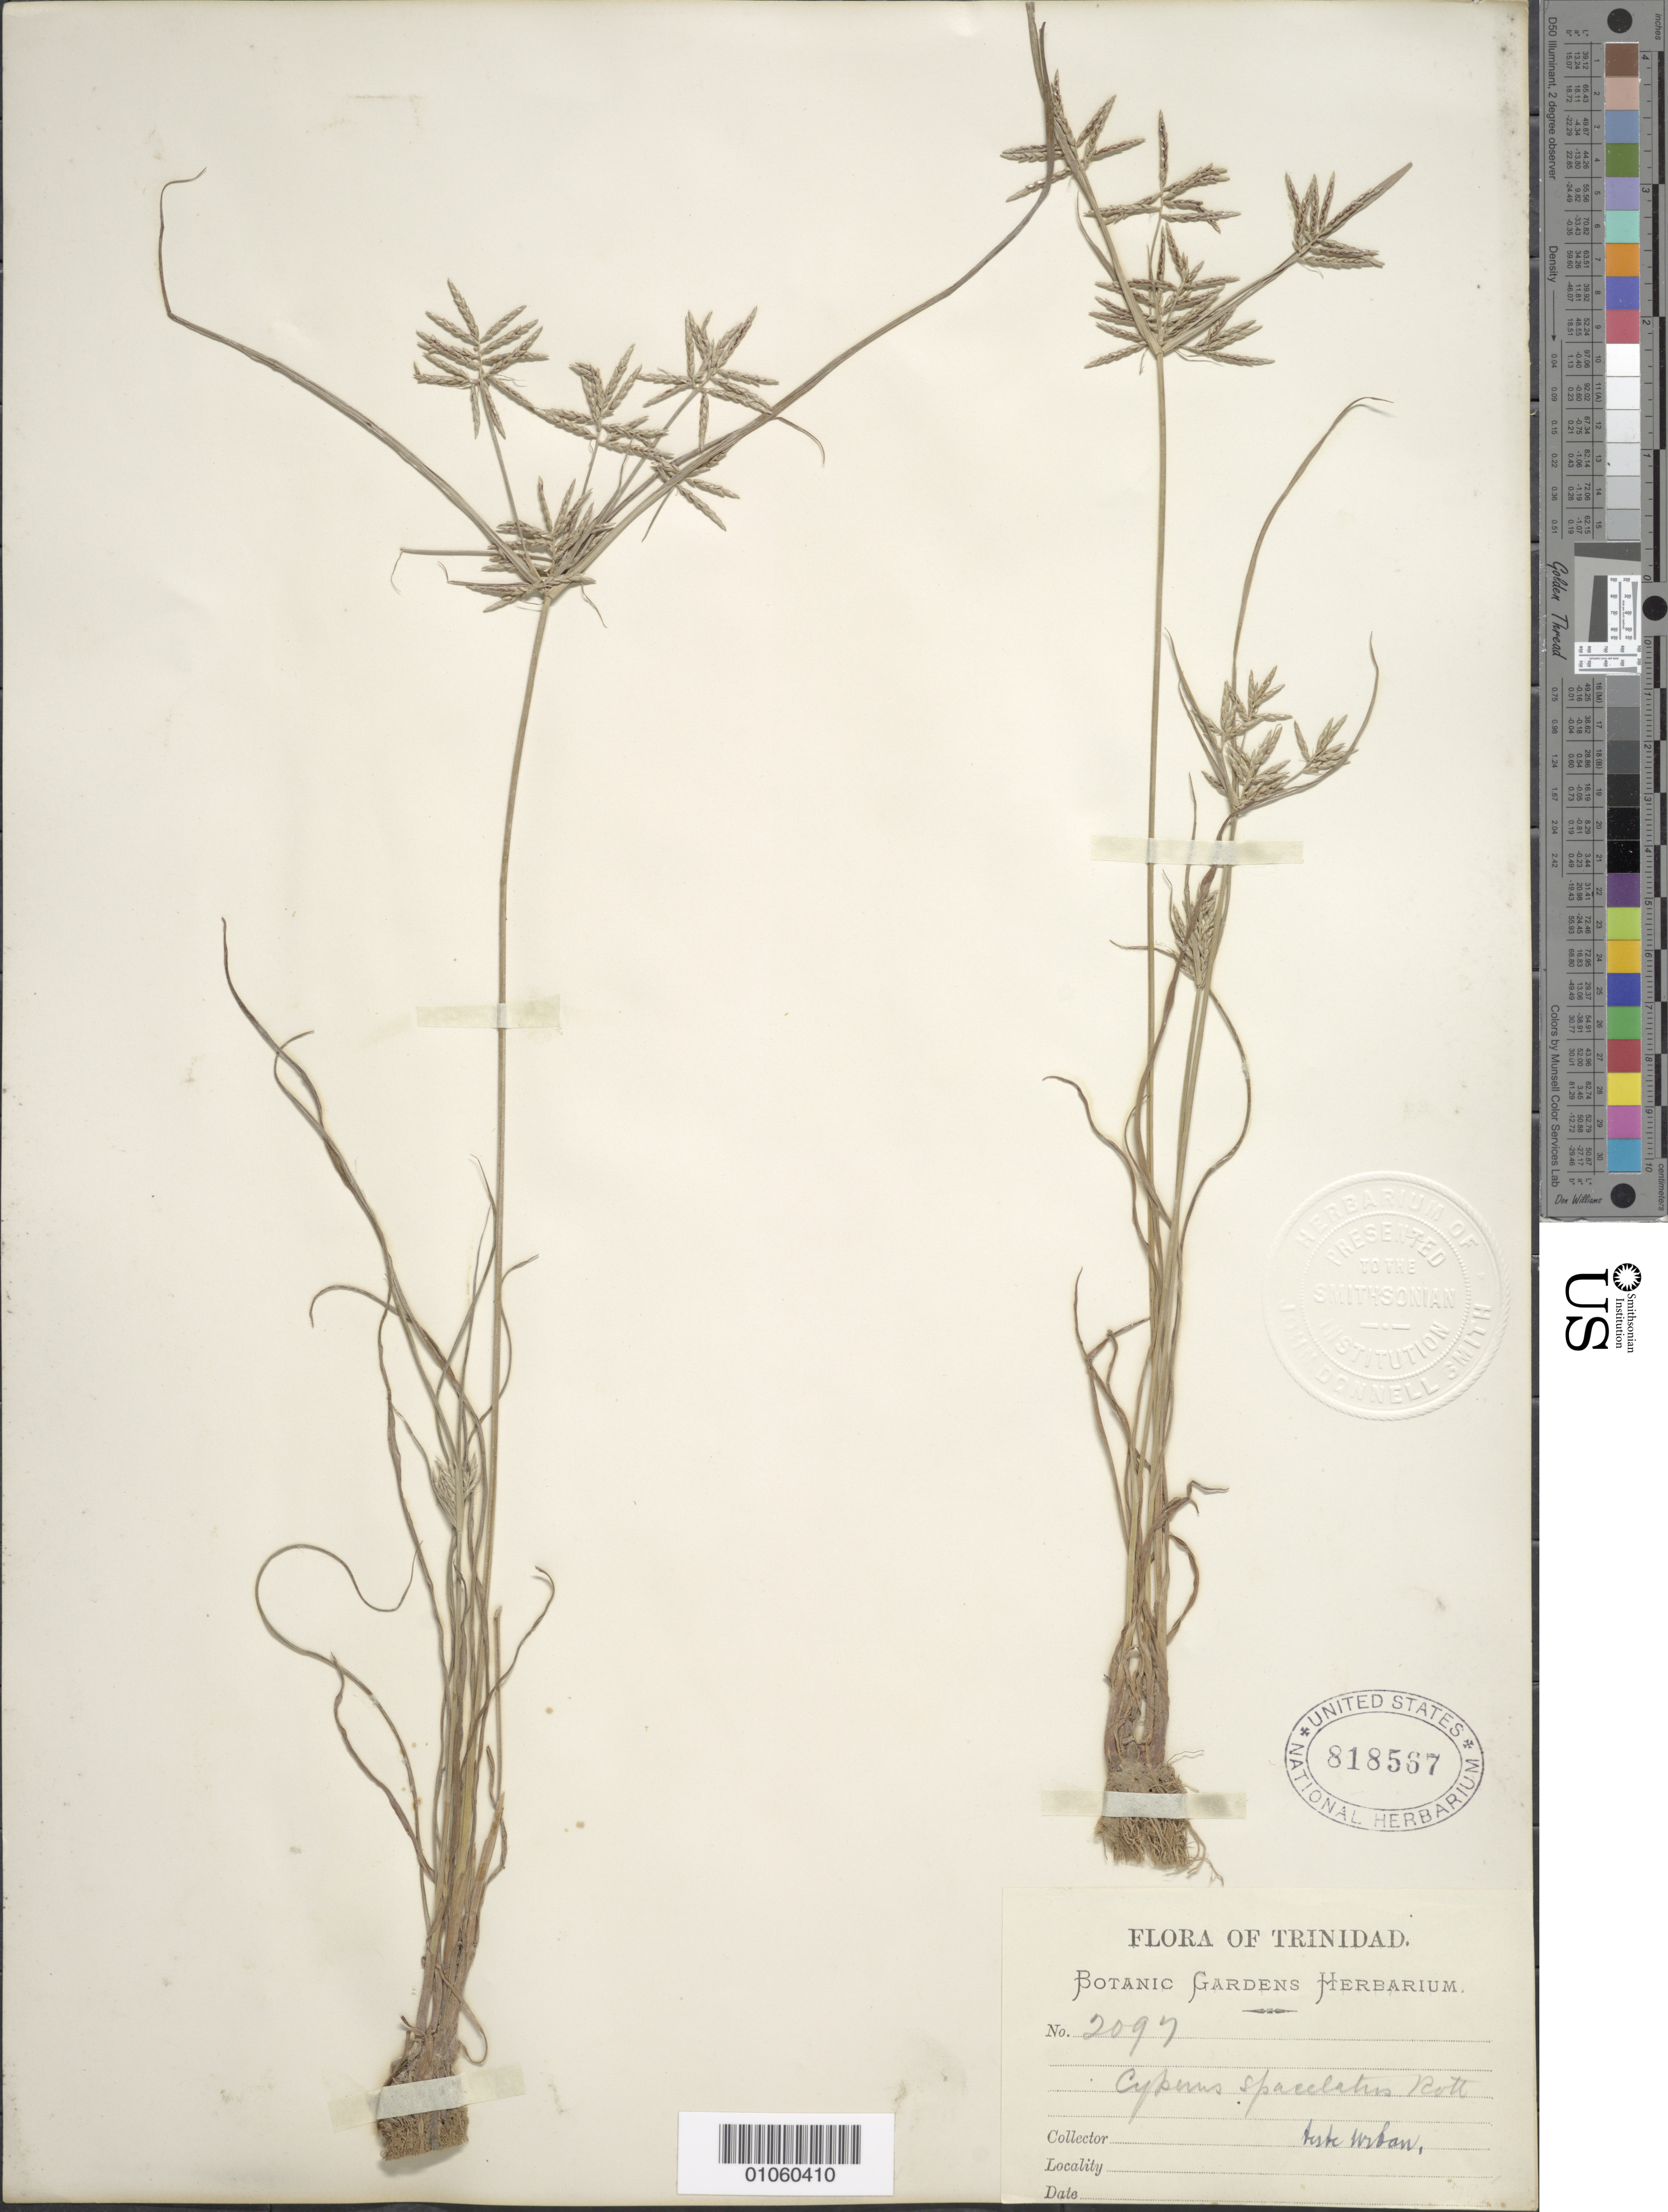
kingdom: Plantae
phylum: Tracheophyta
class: Liliopsida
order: Poales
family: Cyperaceae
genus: Cyperus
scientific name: Cyperus sphacelatus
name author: Rottb.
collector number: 2097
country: Trinidad and Tobago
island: Trinidad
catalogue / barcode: US 818567